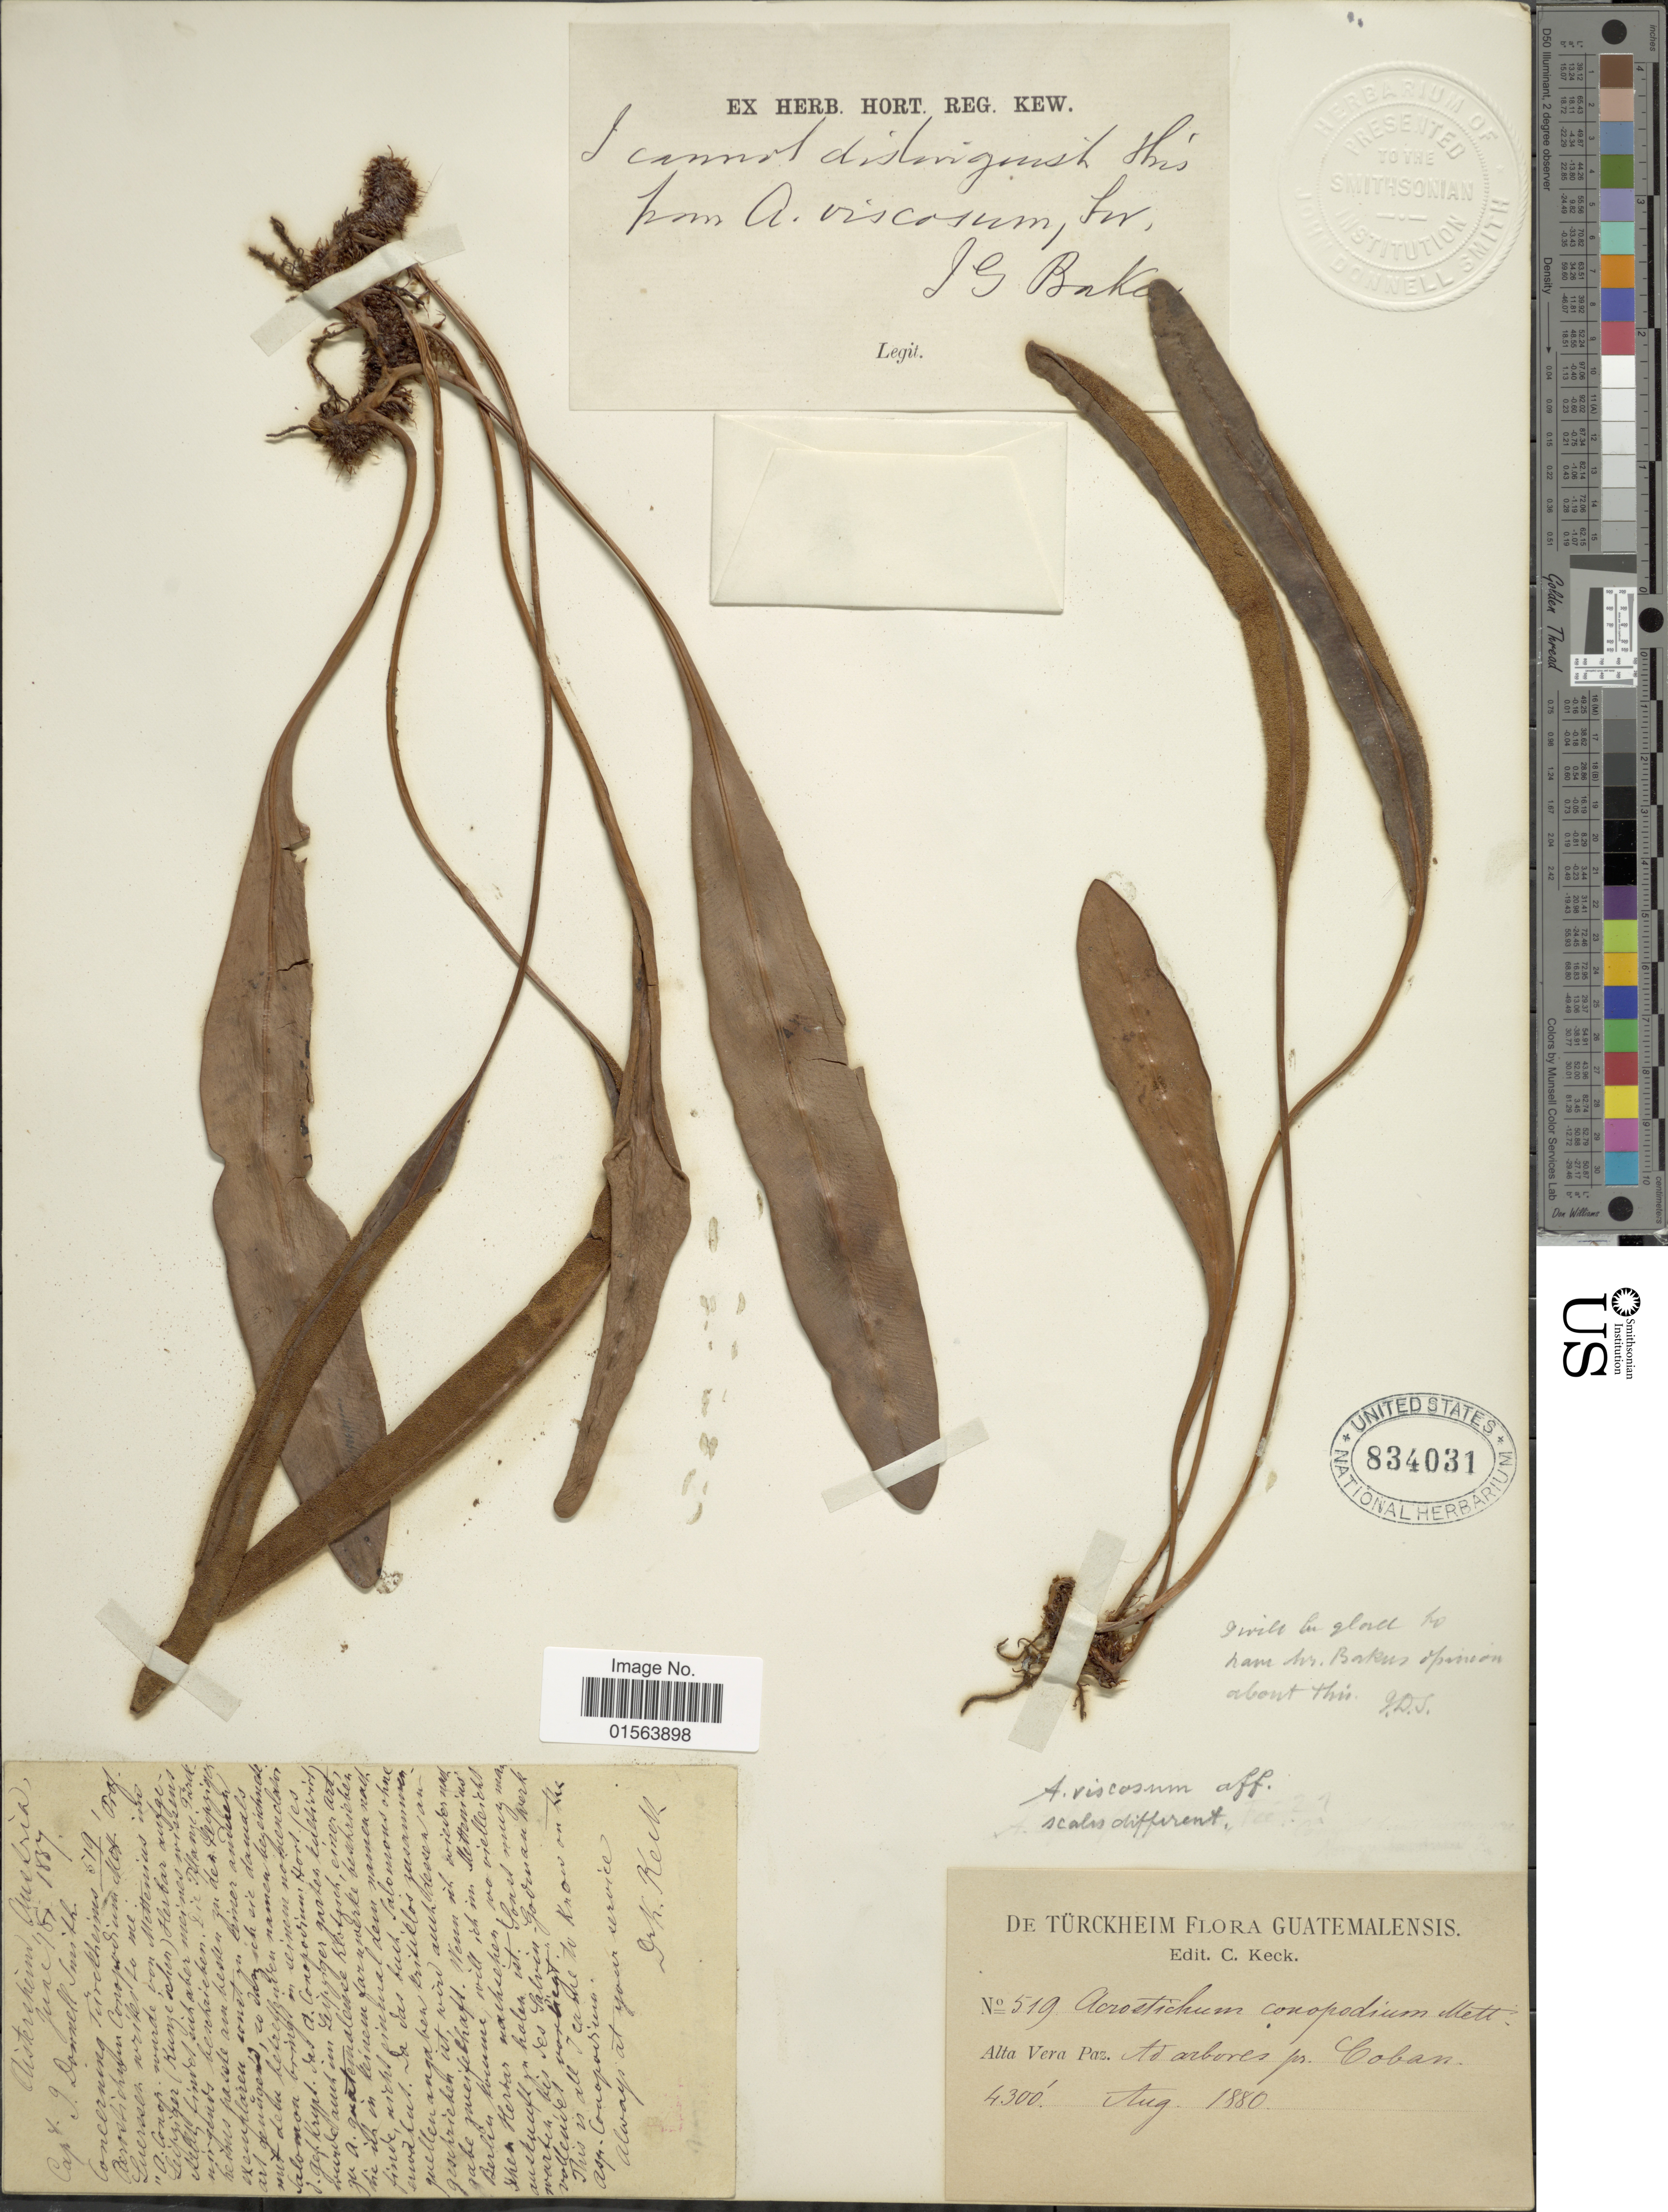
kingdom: Plantae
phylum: Tracheophyta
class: Polypodiopsida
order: Polypodiales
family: Dryopteridaceae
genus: Elaphoglossum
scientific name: Elaphoglossum guatemalense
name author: (Klotzsch) T. Moore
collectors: -. De Türckheim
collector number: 519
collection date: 1880-08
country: Guatemala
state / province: Alta Verapaz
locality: Gautemalensis, Alta Vera Paz, ad arbores pr. Coban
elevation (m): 1311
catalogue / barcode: US 834031